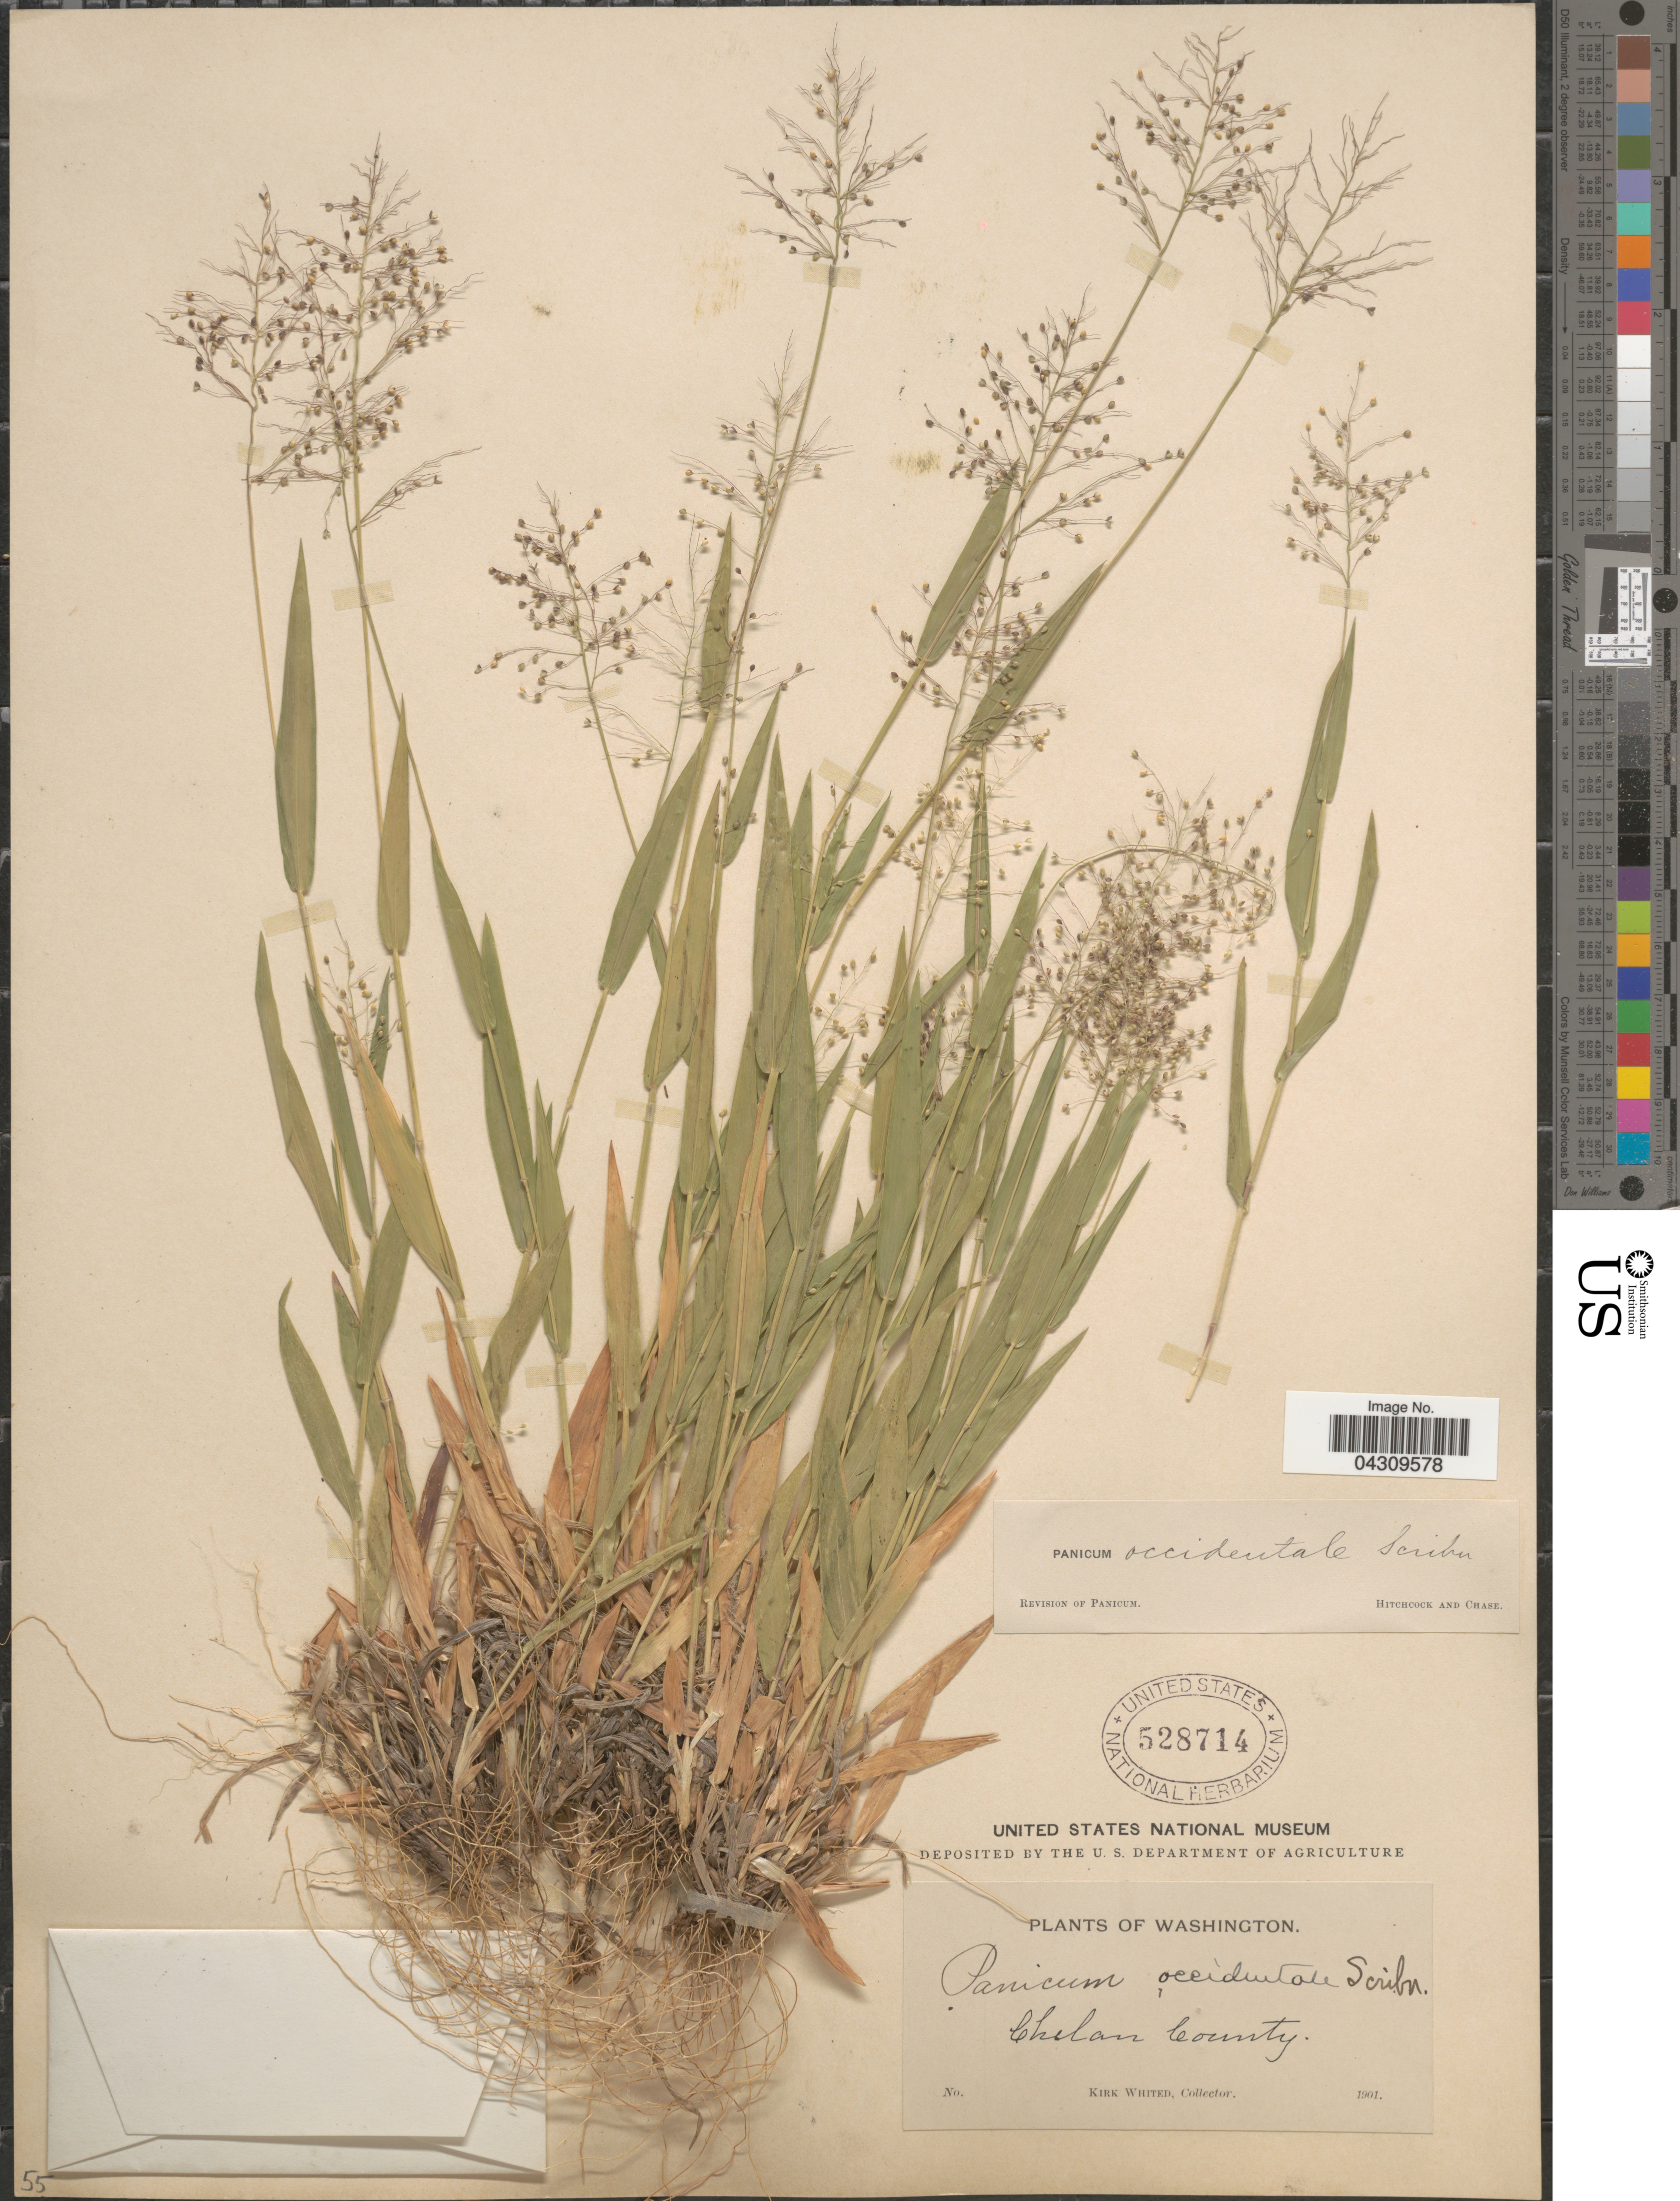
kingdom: Plantae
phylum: Tracheophyta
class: Liliopsida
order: Poales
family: Poaceae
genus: Dichanthelium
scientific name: Dichanthelium acuminatum var. acuminatum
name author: (Sw.) Gould & C.A. Clark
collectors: K. Whited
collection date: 1901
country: United States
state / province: Washington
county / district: Chelan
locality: Chelan County.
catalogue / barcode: US 528714